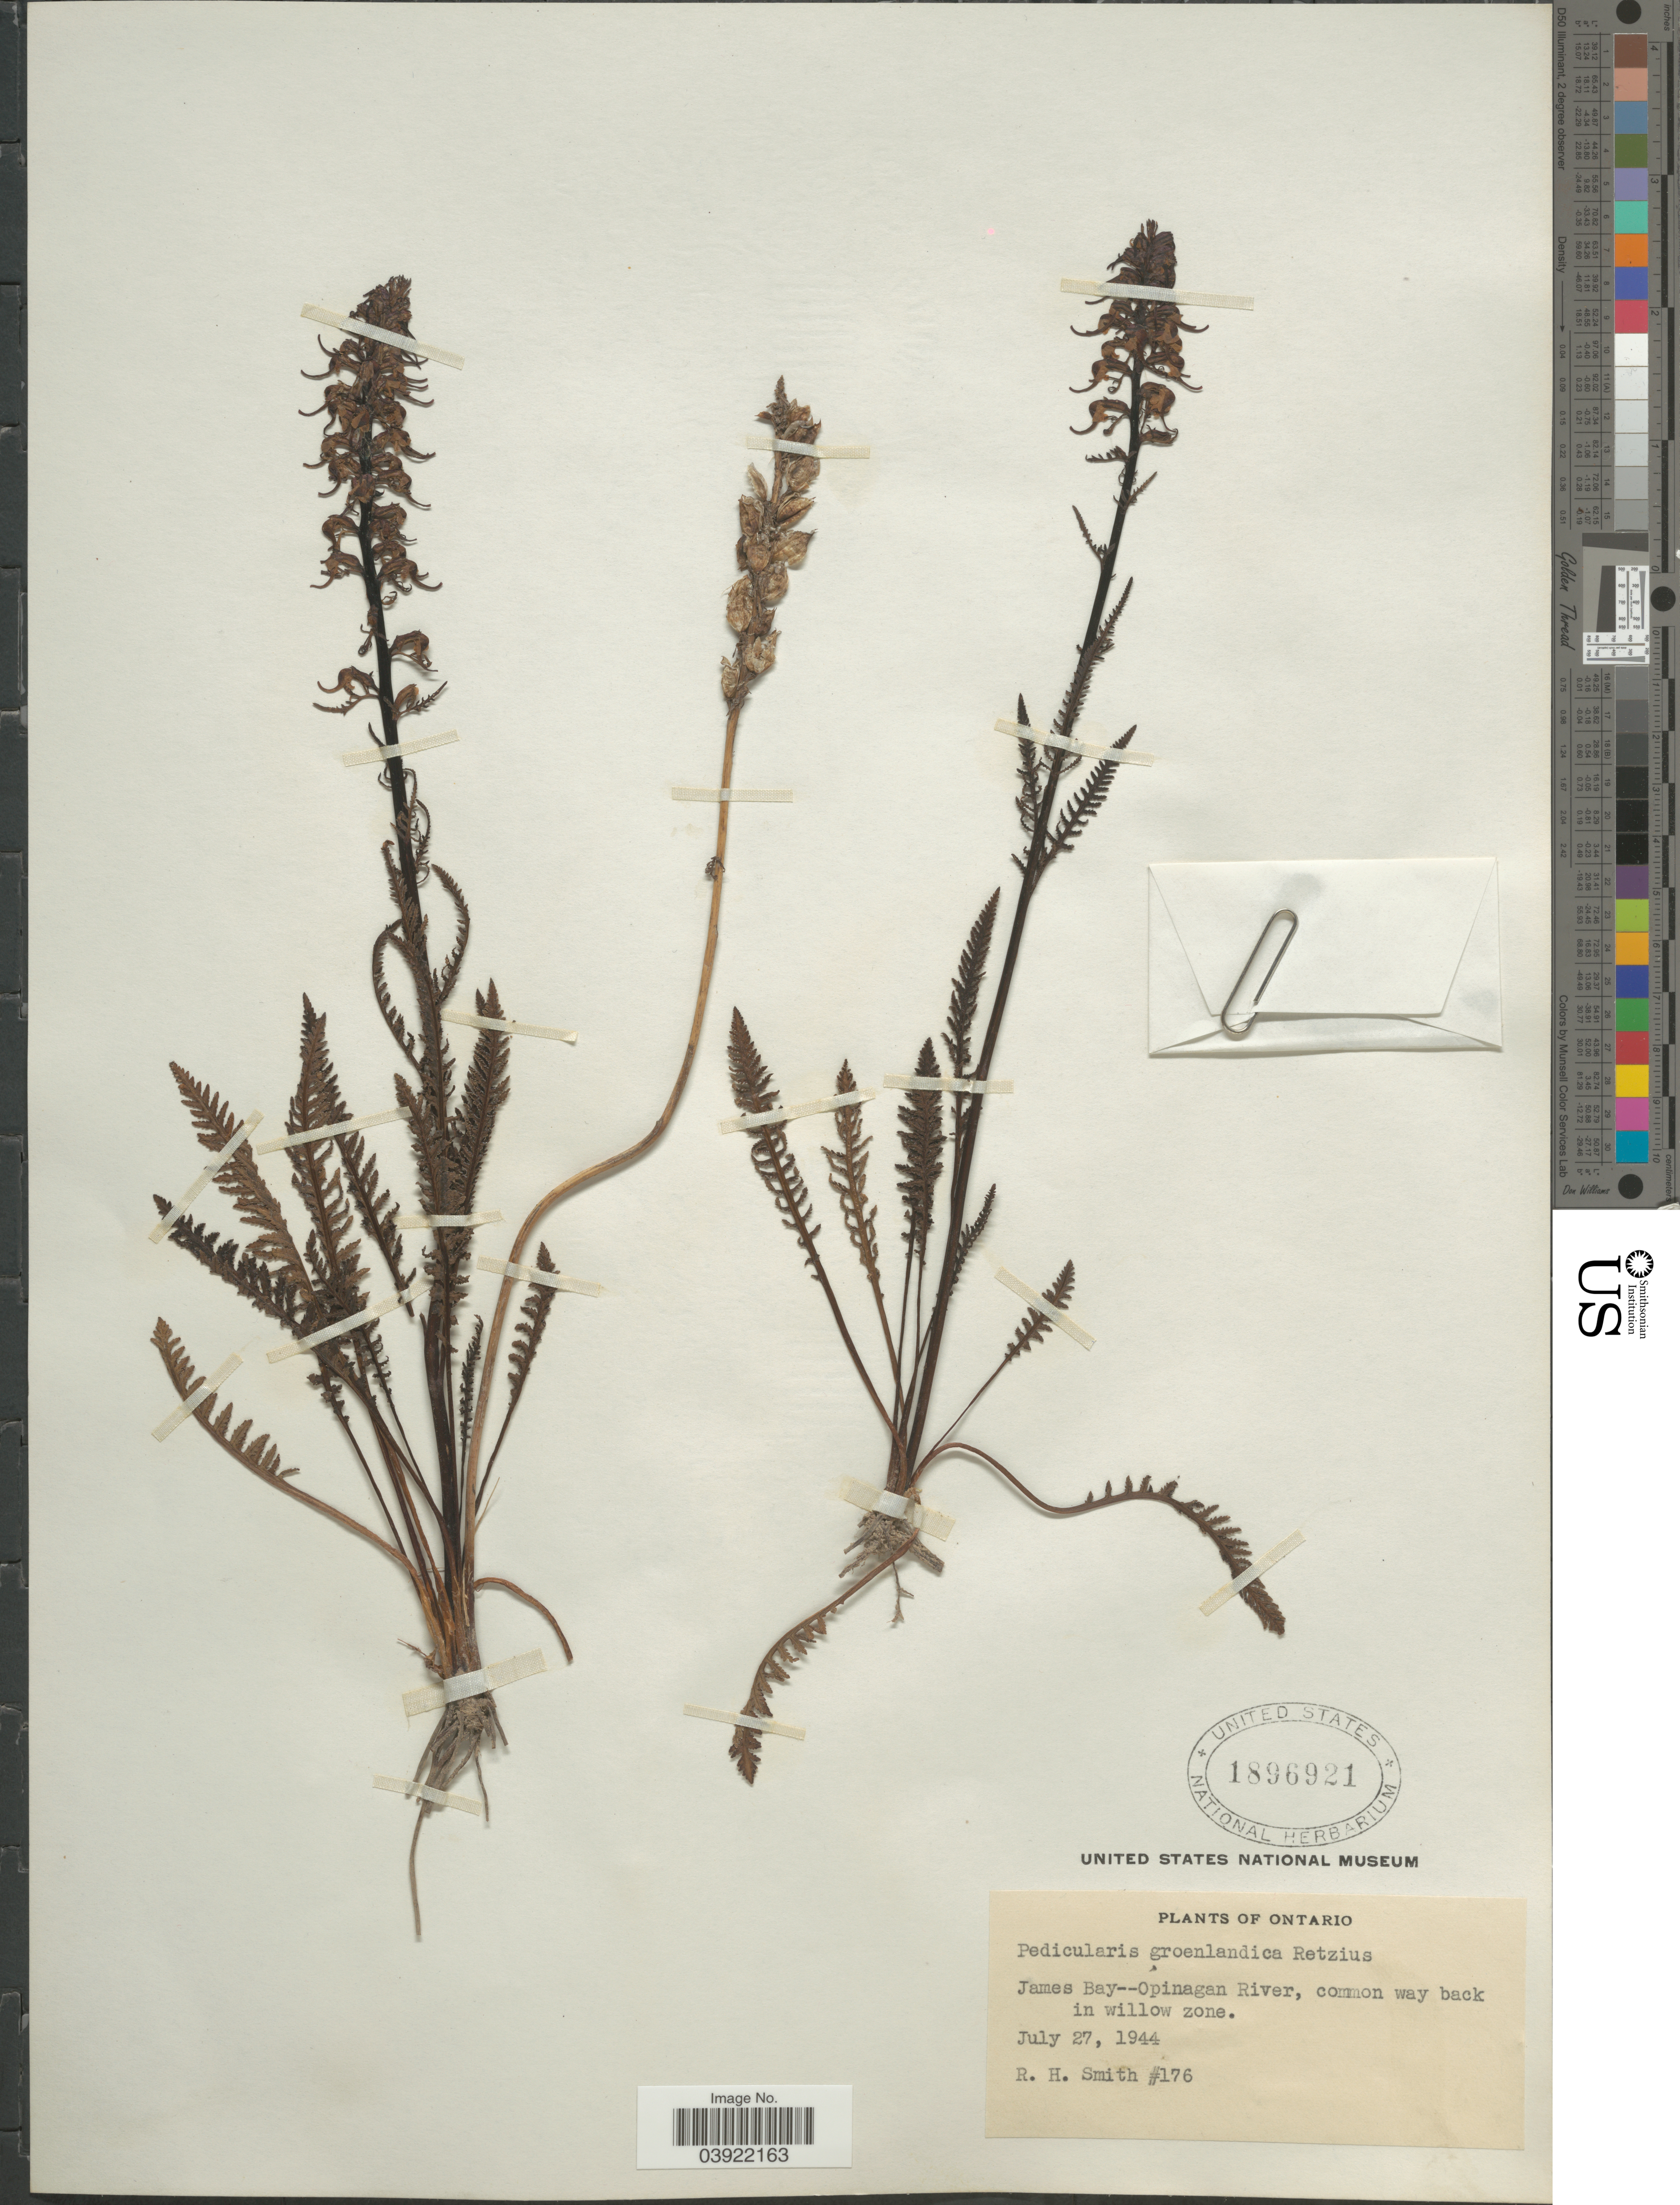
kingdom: Plantae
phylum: Tracheophyta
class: Magnoliopsida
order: Lamiales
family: Orobanchaceae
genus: Pedicularis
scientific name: Pedicularis groenlandica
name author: Retz.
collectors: R. H. Smith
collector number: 176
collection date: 1944-07-27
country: Canada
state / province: Ontario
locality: James Bay--Opinagan River, common way back in willow zone.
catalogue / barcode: US 1896921